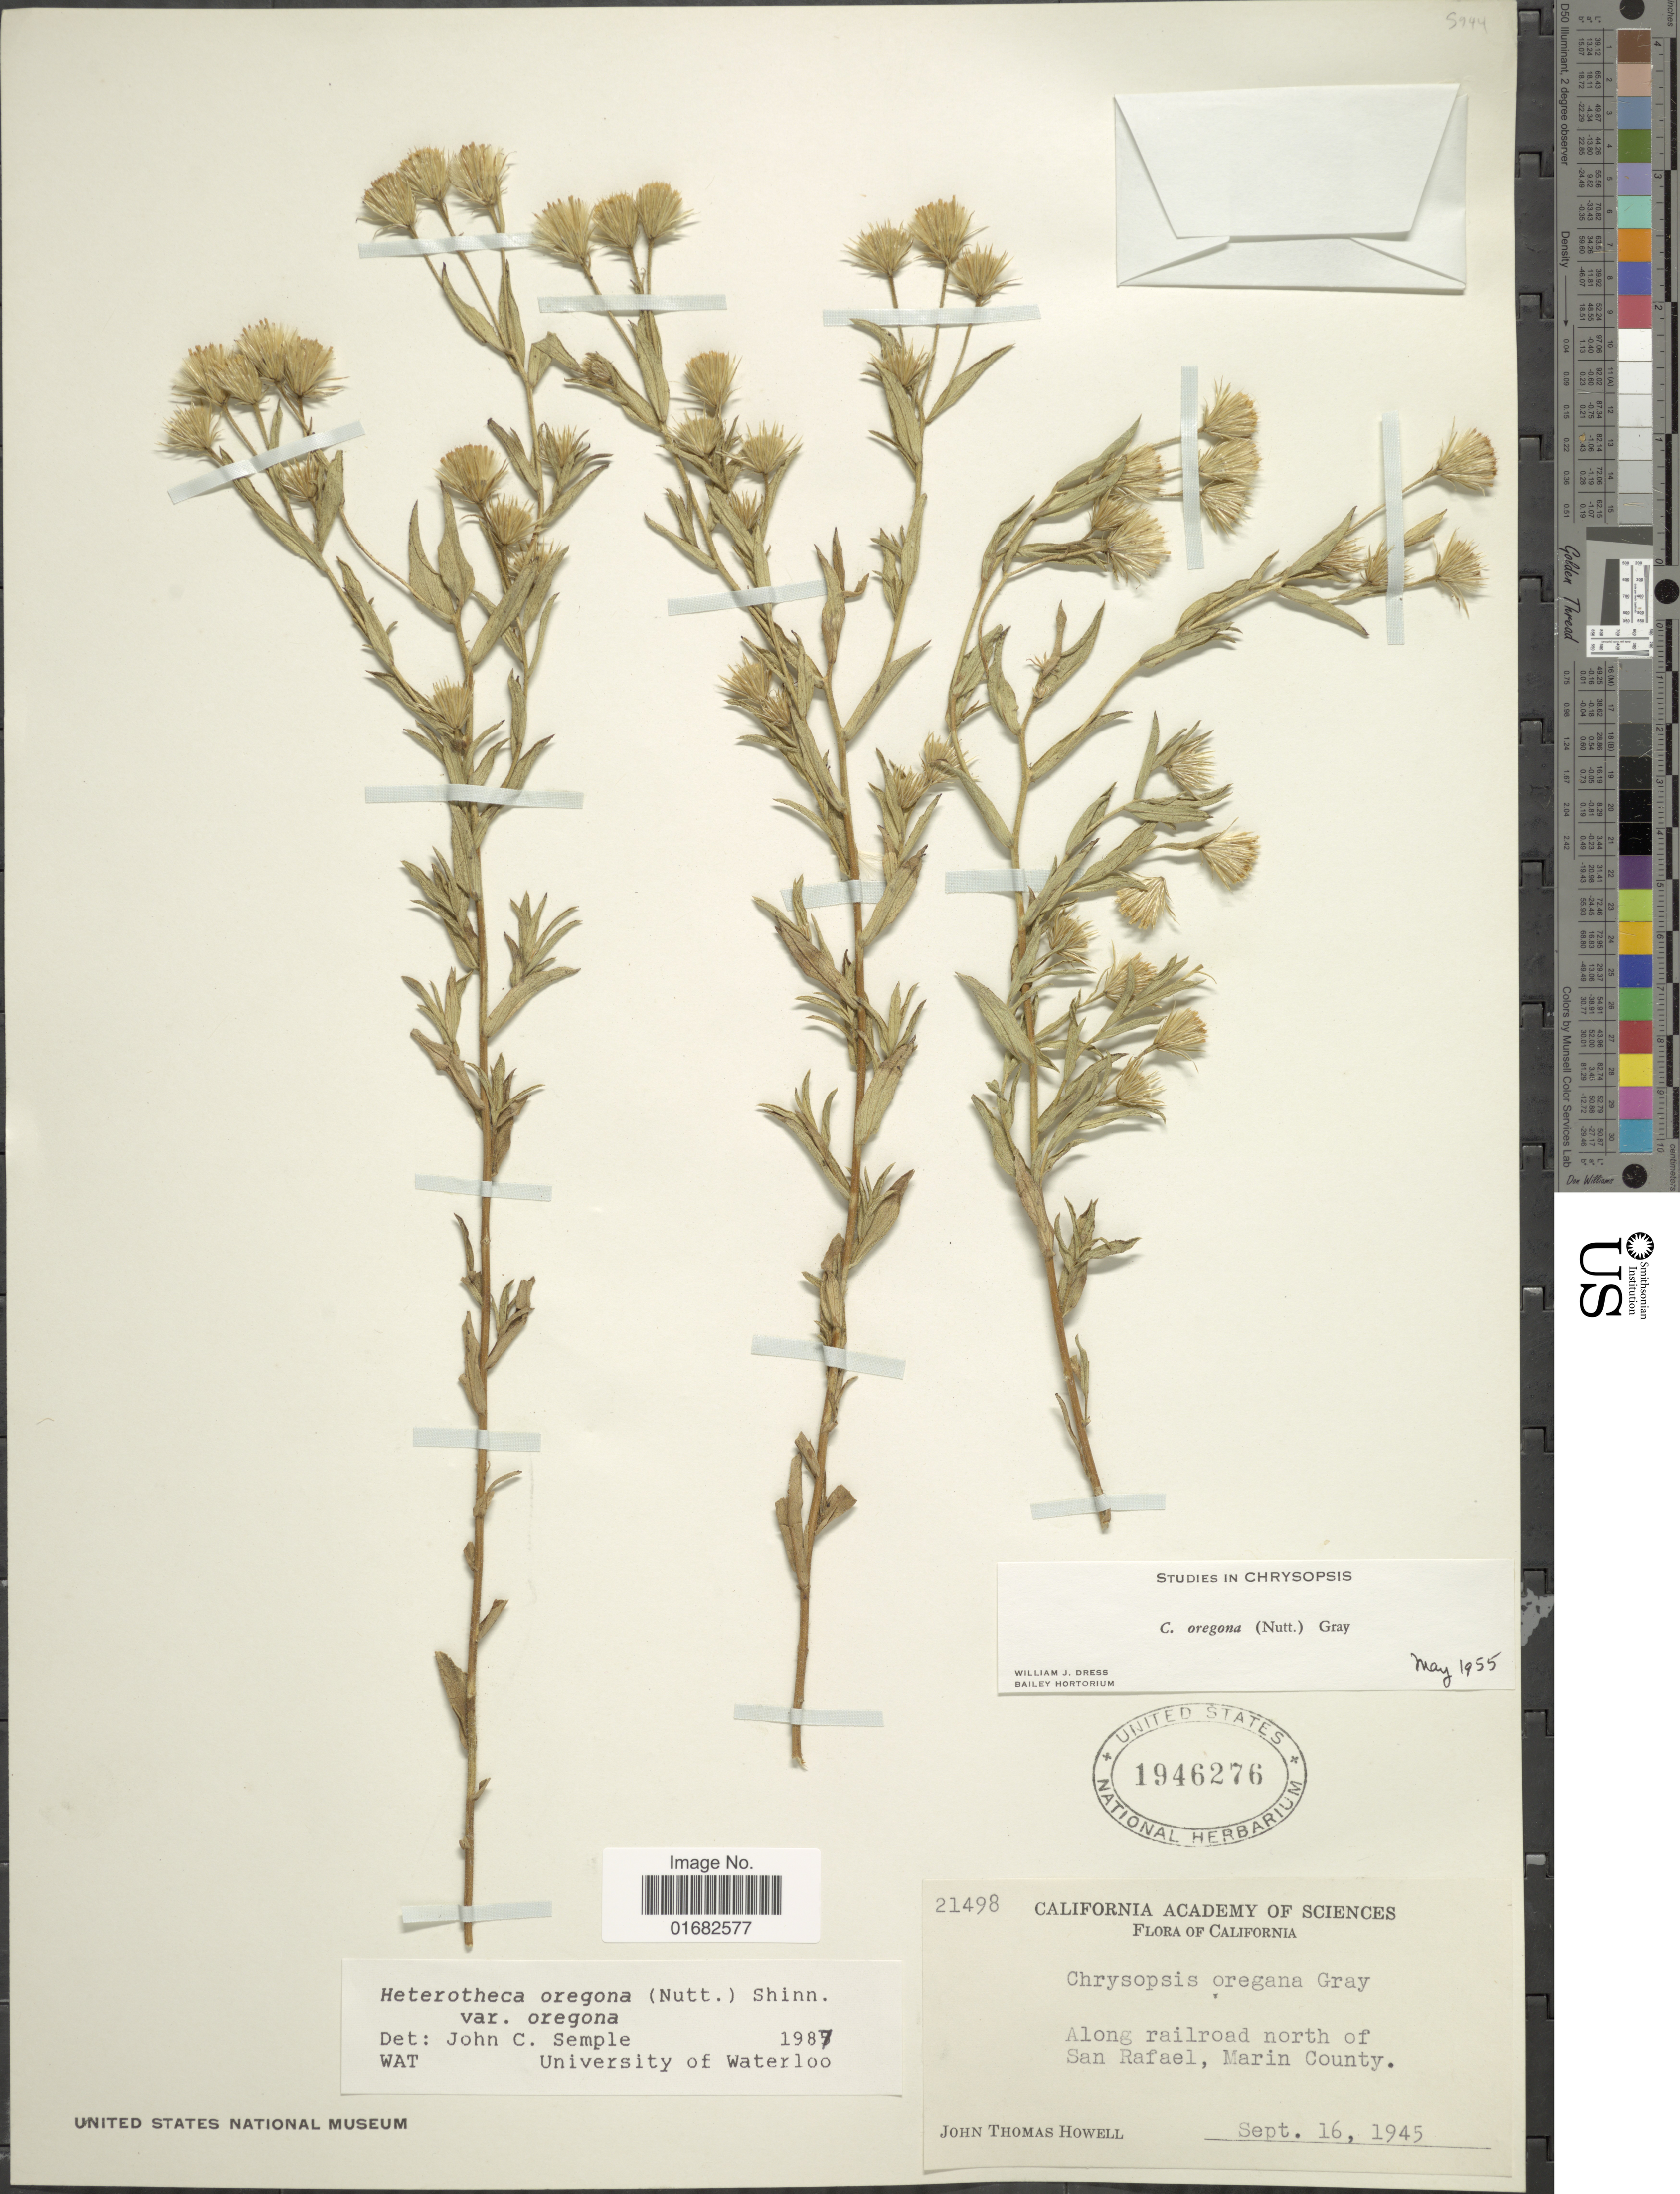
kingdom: Plantae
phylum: Tracheophyta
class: Magnoliopsida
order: Asterales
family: Asteraceae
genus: Heterotheca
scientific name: Heterotheca oregona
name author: (Nutt.) Shinners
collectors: J. T. Howell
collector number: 21498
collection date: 1945-09-16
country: United States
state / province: California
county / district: Marin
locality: Along railroad north of San Rafael, Marin County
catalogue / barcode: US 1946276